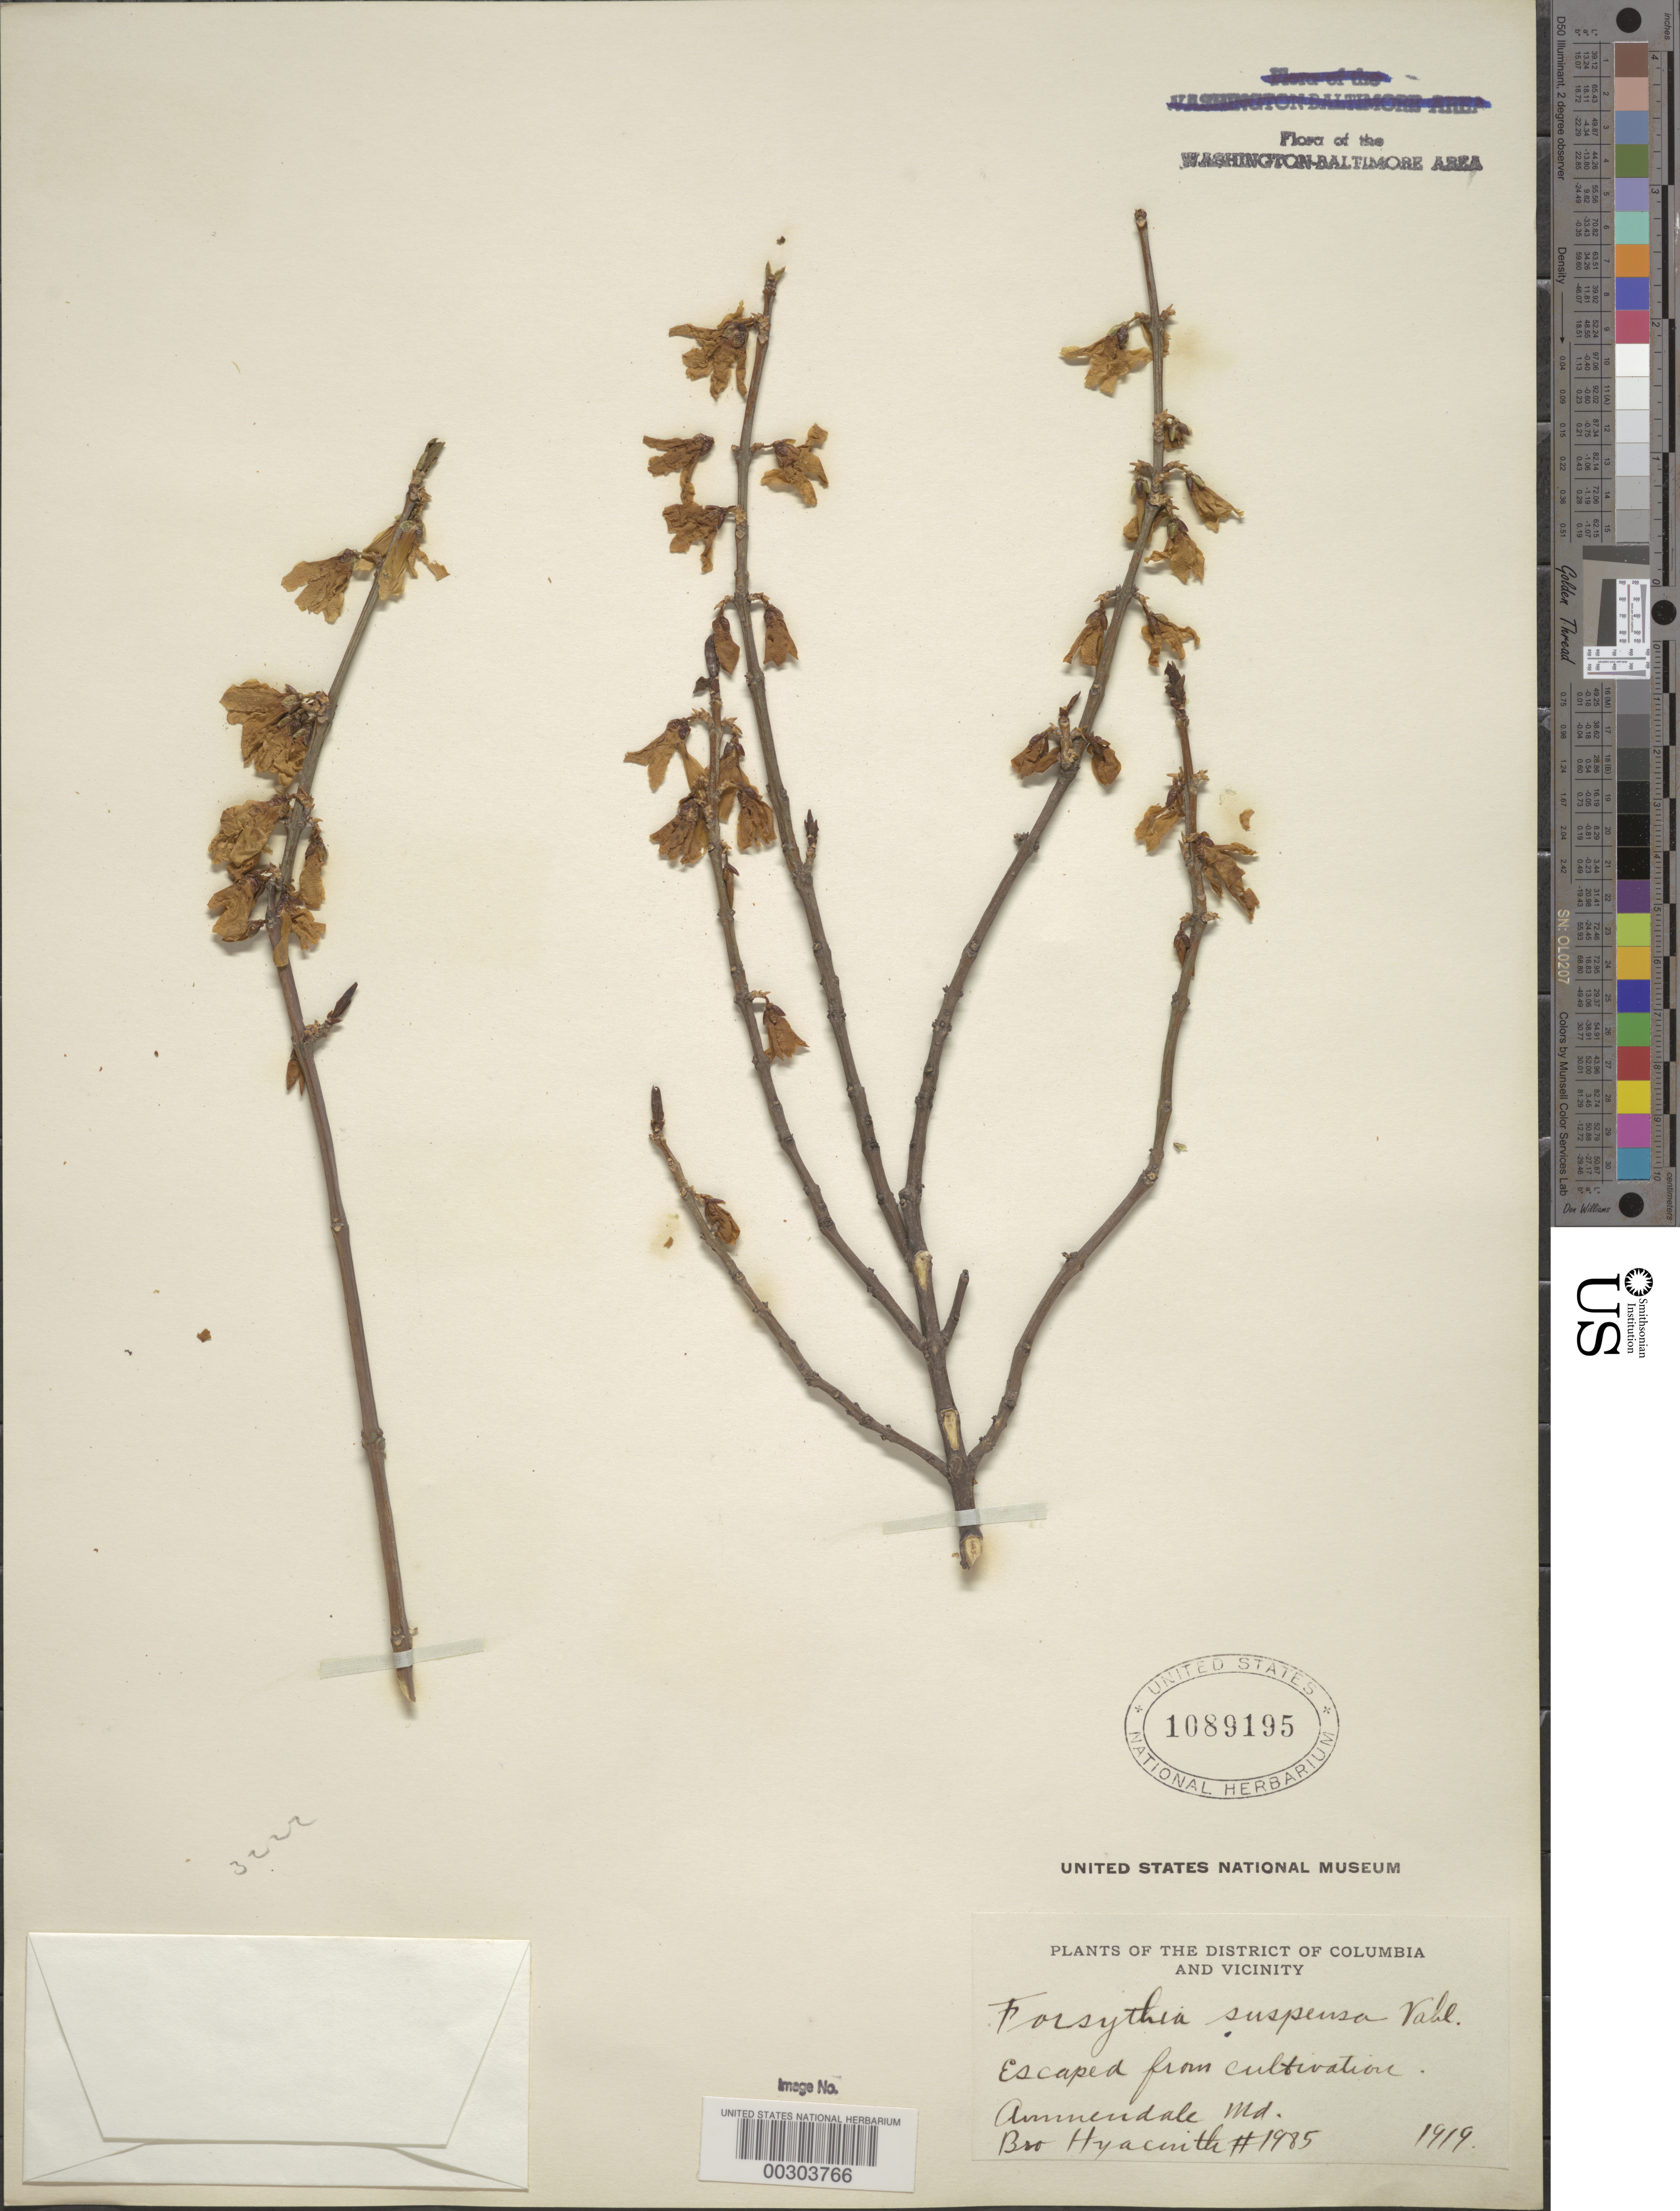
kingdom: Plantae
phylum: Tracheophyta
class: Magnoliopsida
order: Lamiales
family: Oleaceae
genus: Forsythia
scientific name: Forsythia suspensa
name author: (Thunb.) Vahl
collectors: F. Hyacinth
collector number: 1985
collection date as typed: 1919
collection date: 1919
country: United States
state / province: Maryland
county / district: Prince George's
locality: Ammendale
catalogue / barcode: US 1089195